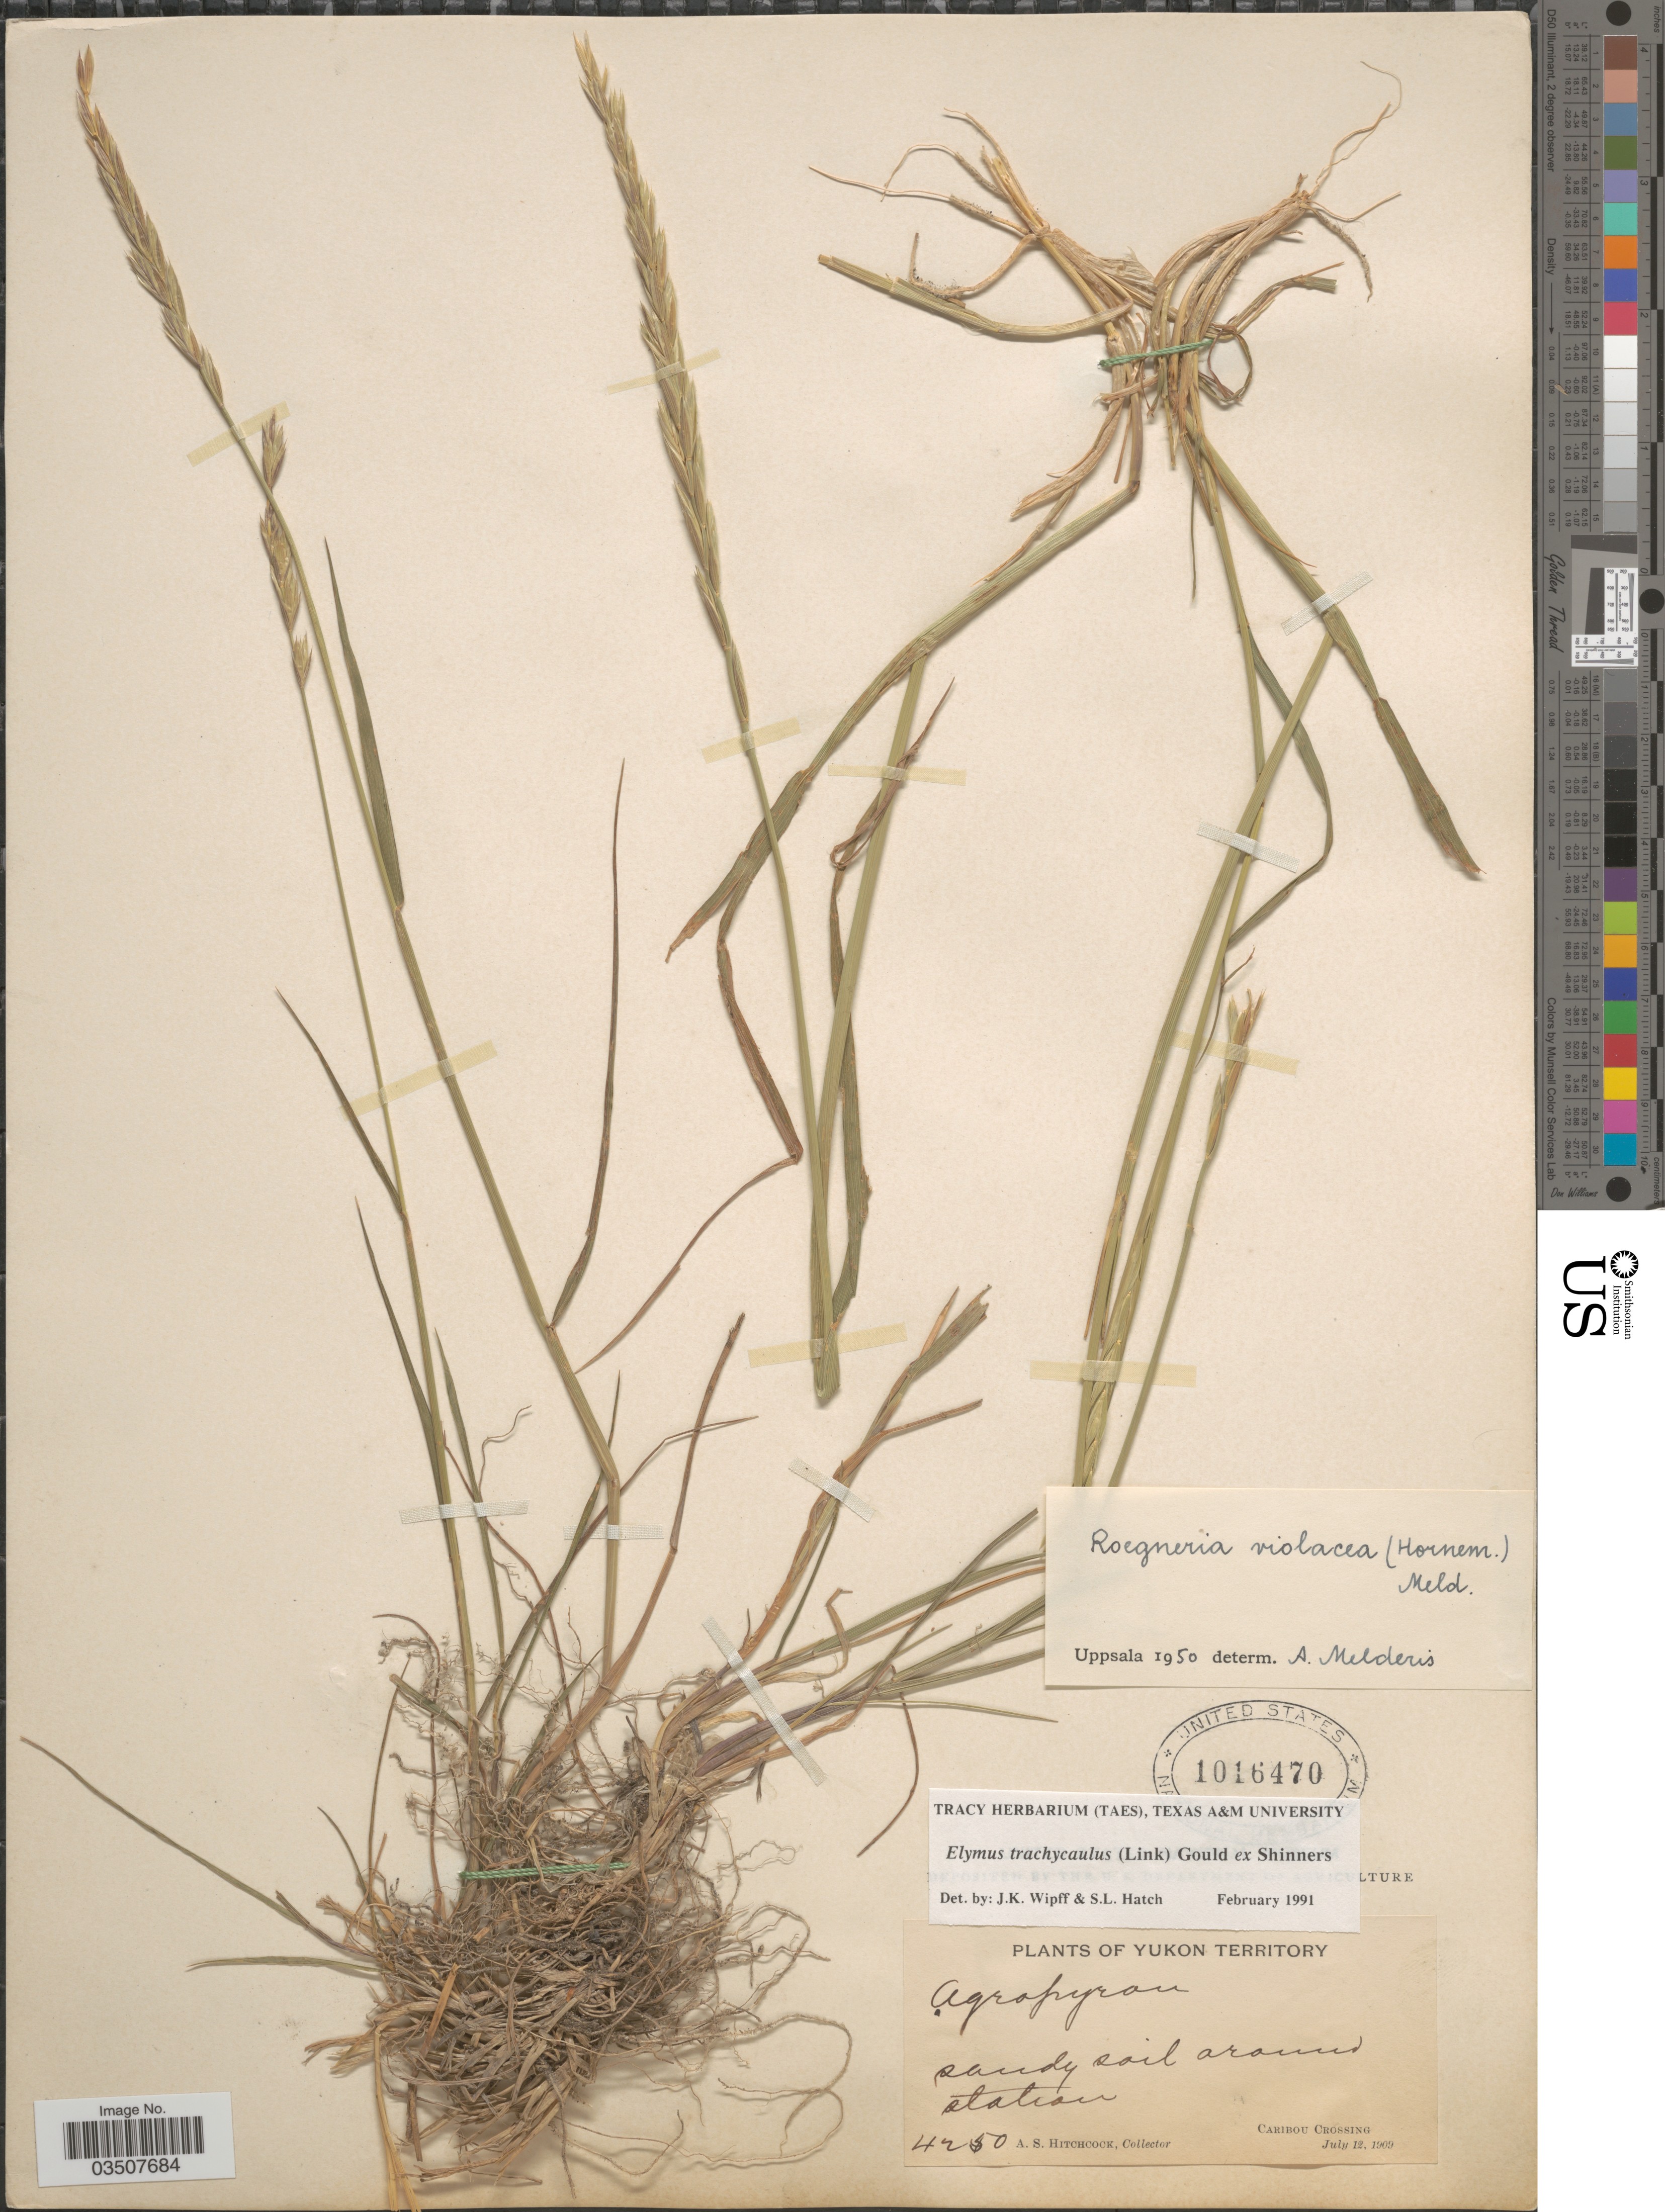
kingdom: Plantae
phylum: Tracheophyta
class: Liliopsida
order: Poales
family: Poaceae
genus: Elymus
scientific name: Elymus trachycaulus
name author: (Link) Gould ex Shinners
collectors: A. S. Hitchcock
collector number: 4250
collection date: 1909-07-12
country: Canada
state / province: Yukon Territory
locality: Sandy soil around station. Caribou Crossing.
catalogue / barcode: US 1016470